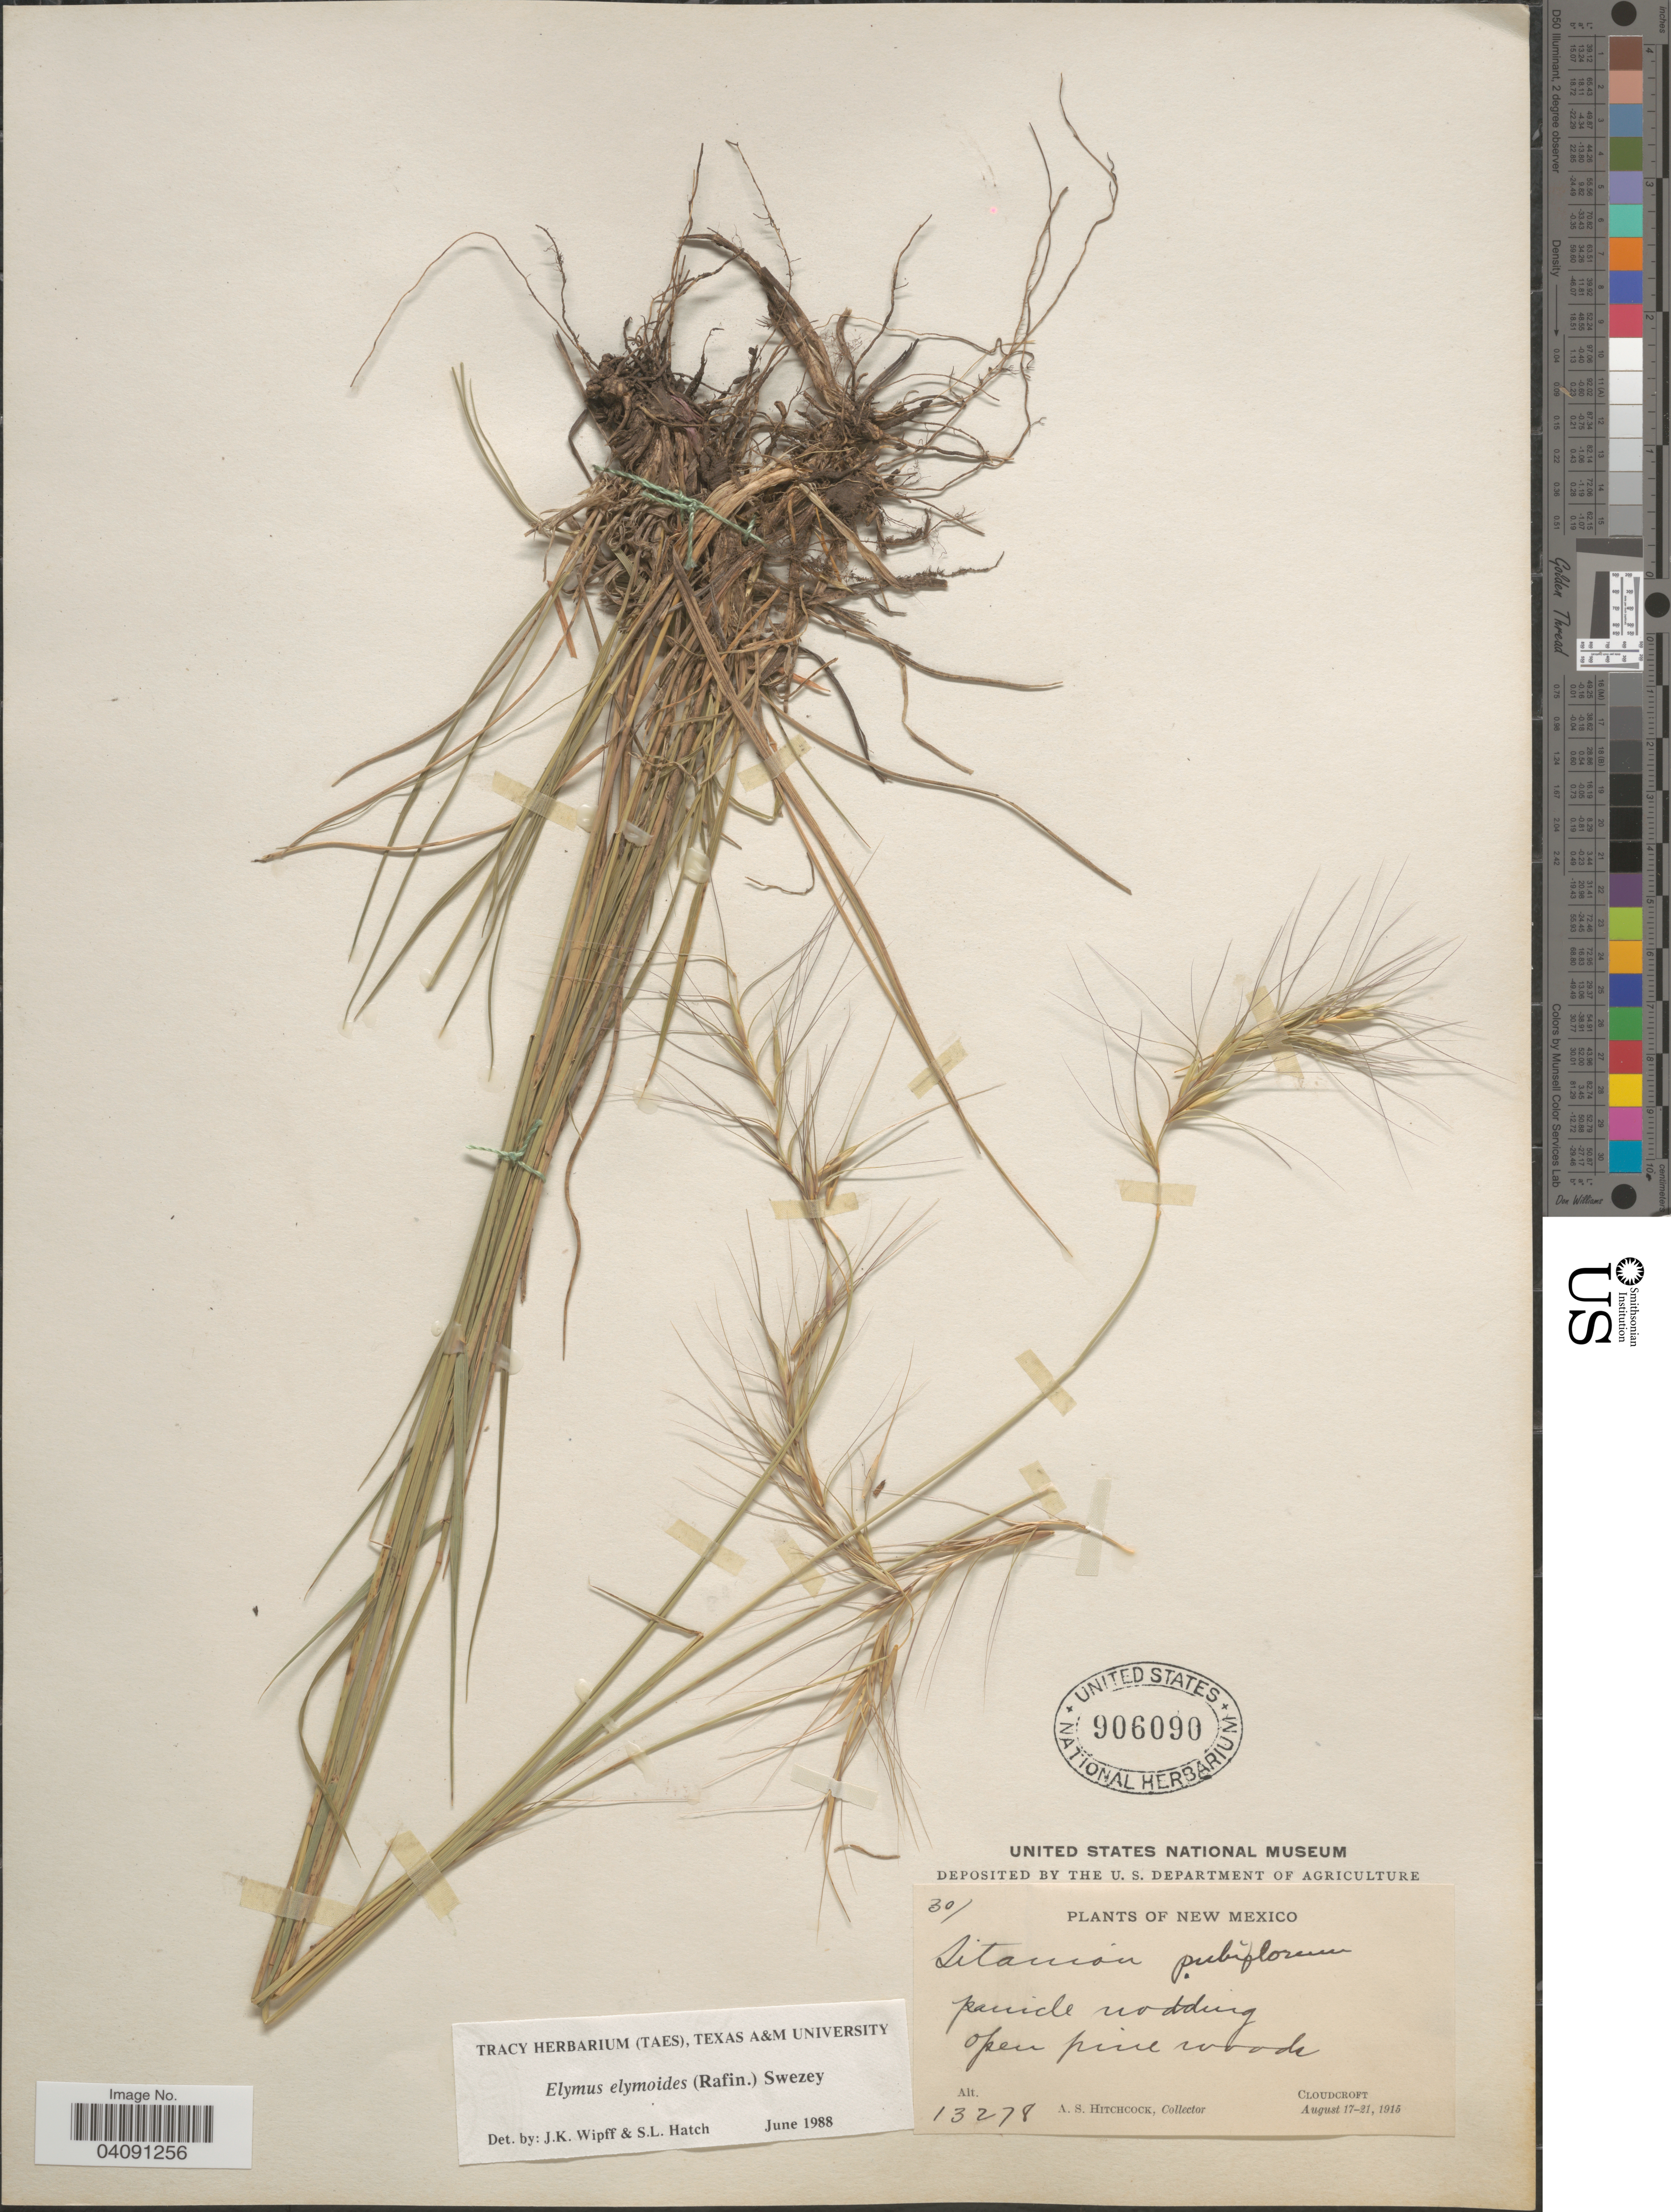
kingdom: Plantae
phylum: Tracheophyta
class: Liliopsida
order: Poales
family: Poaceae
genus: Elymus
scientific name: Elymus canadensis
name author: L.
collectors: A. S. Hitchcock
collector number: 13278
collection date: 1915-08-17/1915-08-21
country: United States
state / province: New Mexico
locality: Cloudcroft.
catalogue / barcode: US 906090